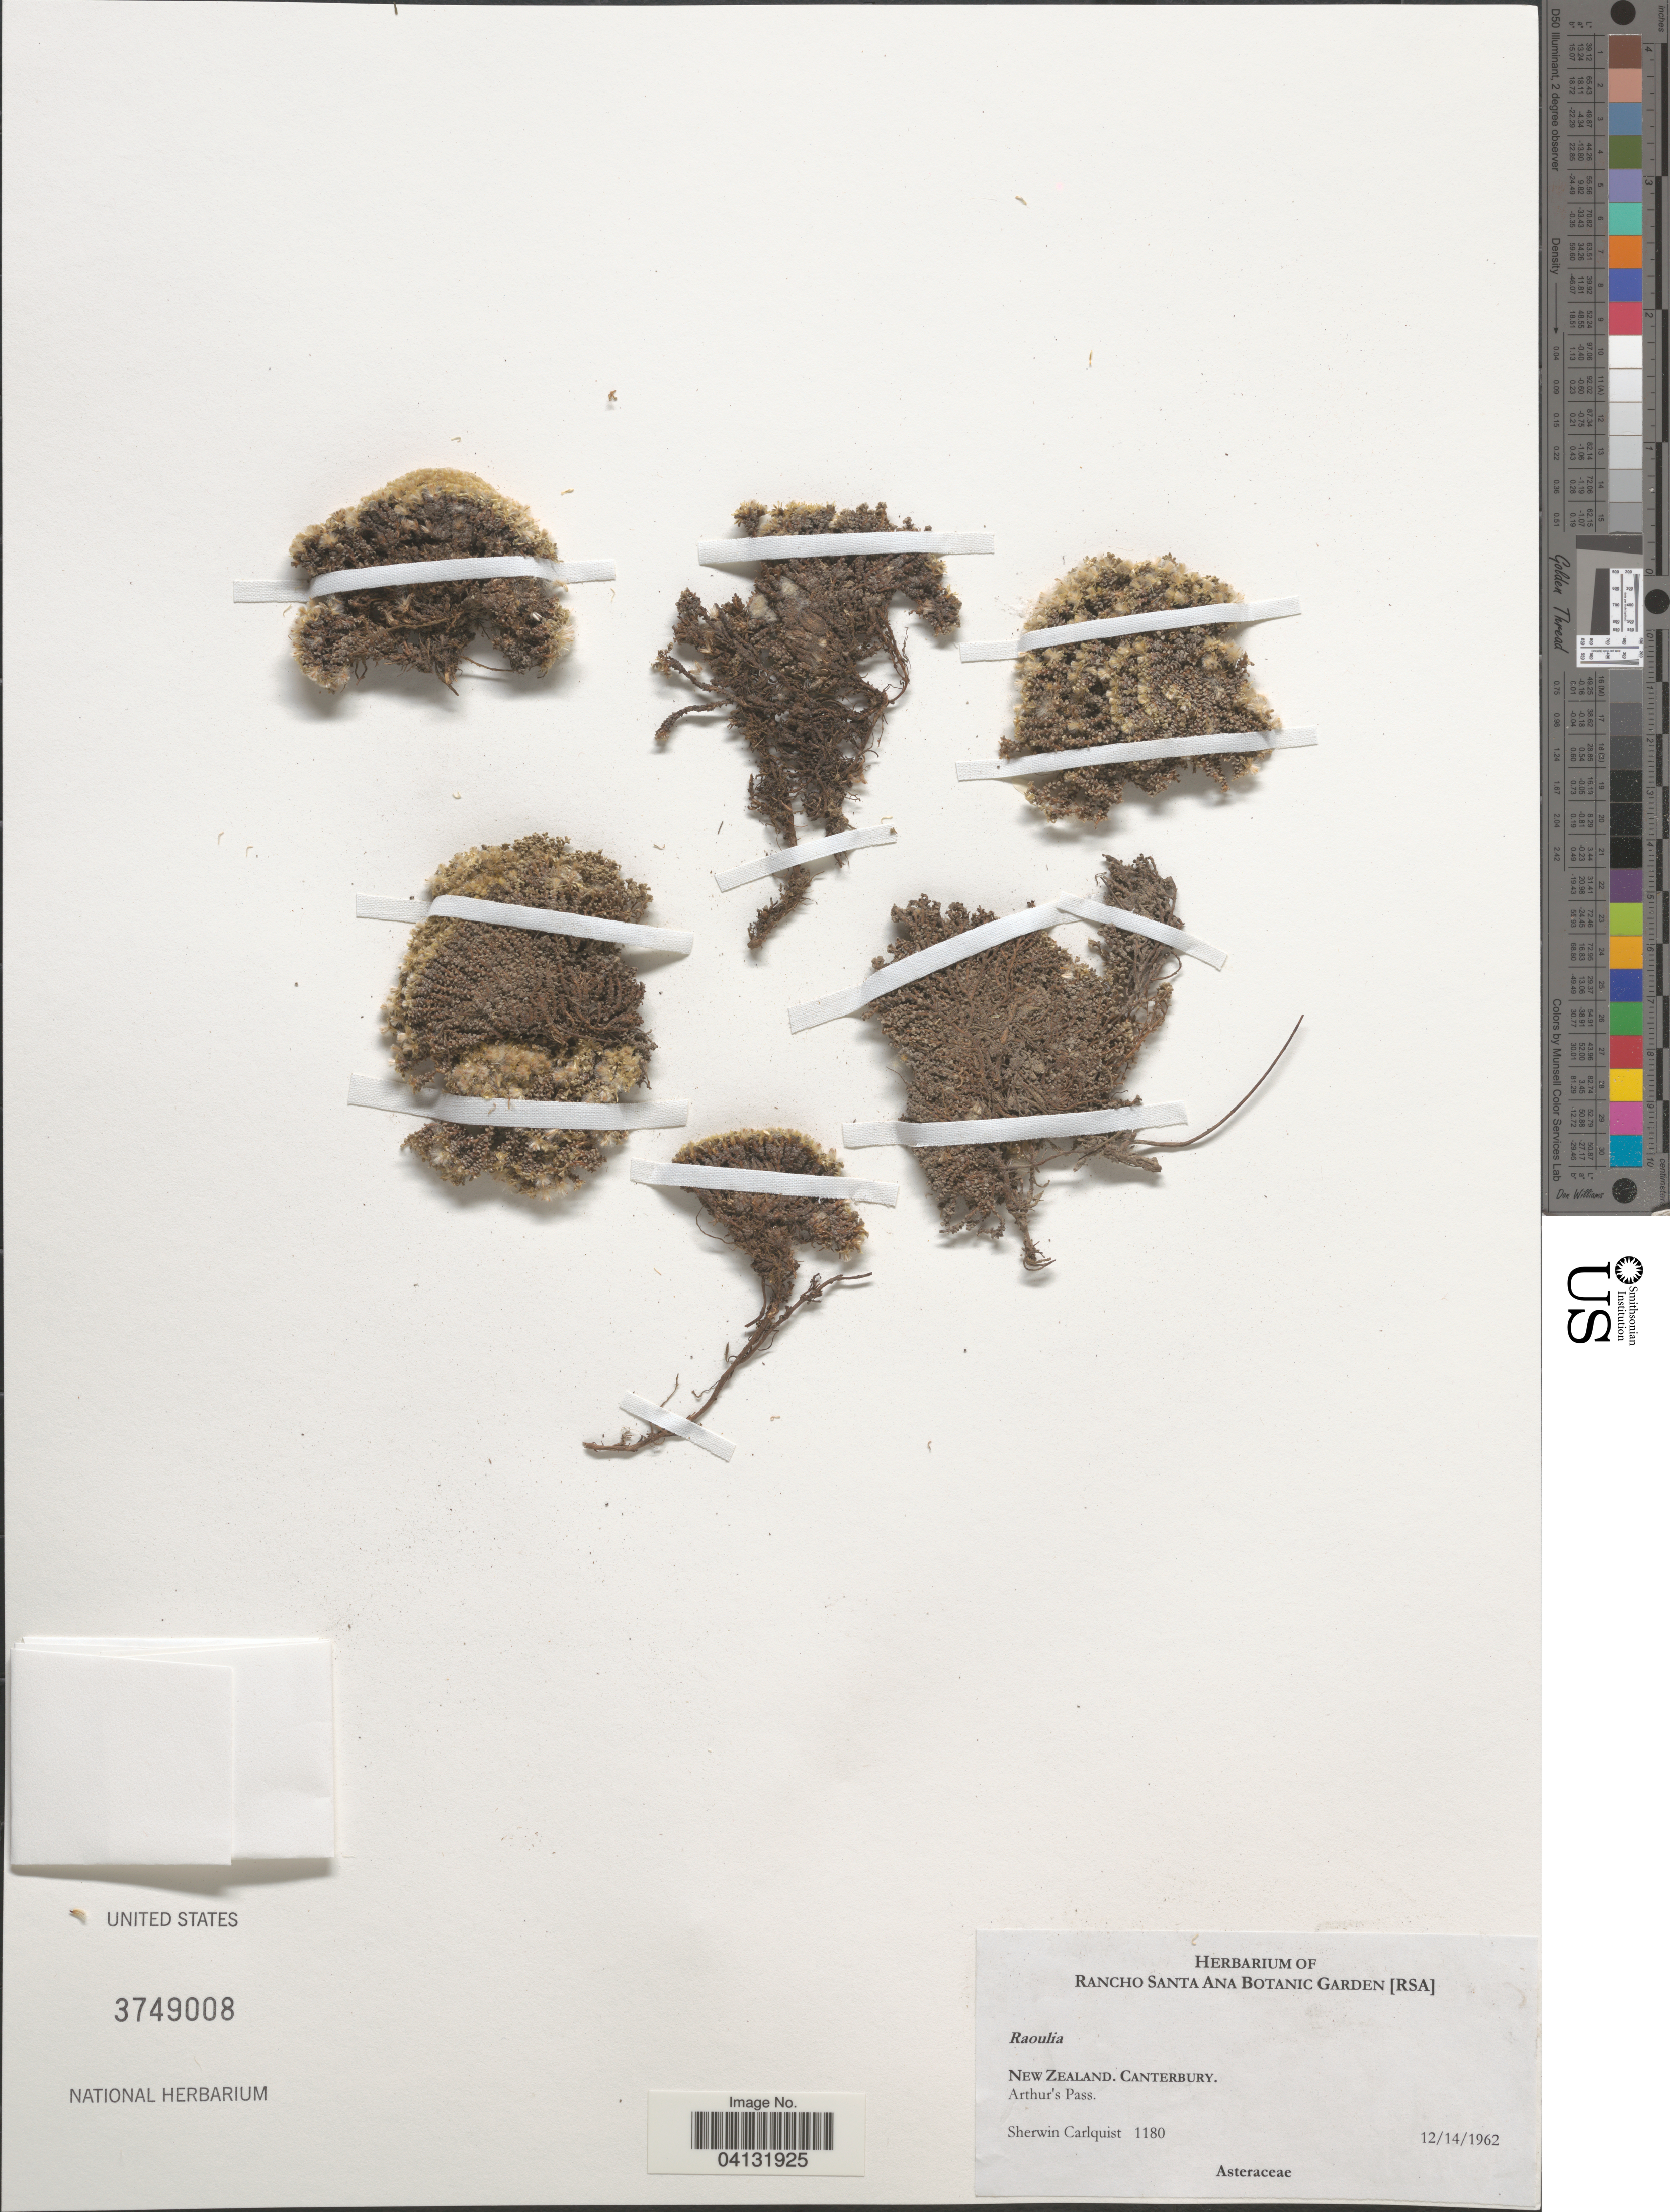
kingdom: Plantae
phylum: Tracheophyta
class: Magnoliopsida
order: Asterales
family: Asteraceae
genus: Raoulia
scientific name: Raoulia sp.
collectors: S. Carlquist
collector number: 1180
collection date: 1962-12-14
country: New Zealand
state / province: Canterbury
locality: Arthur's Pass.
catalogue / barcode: US 3749008